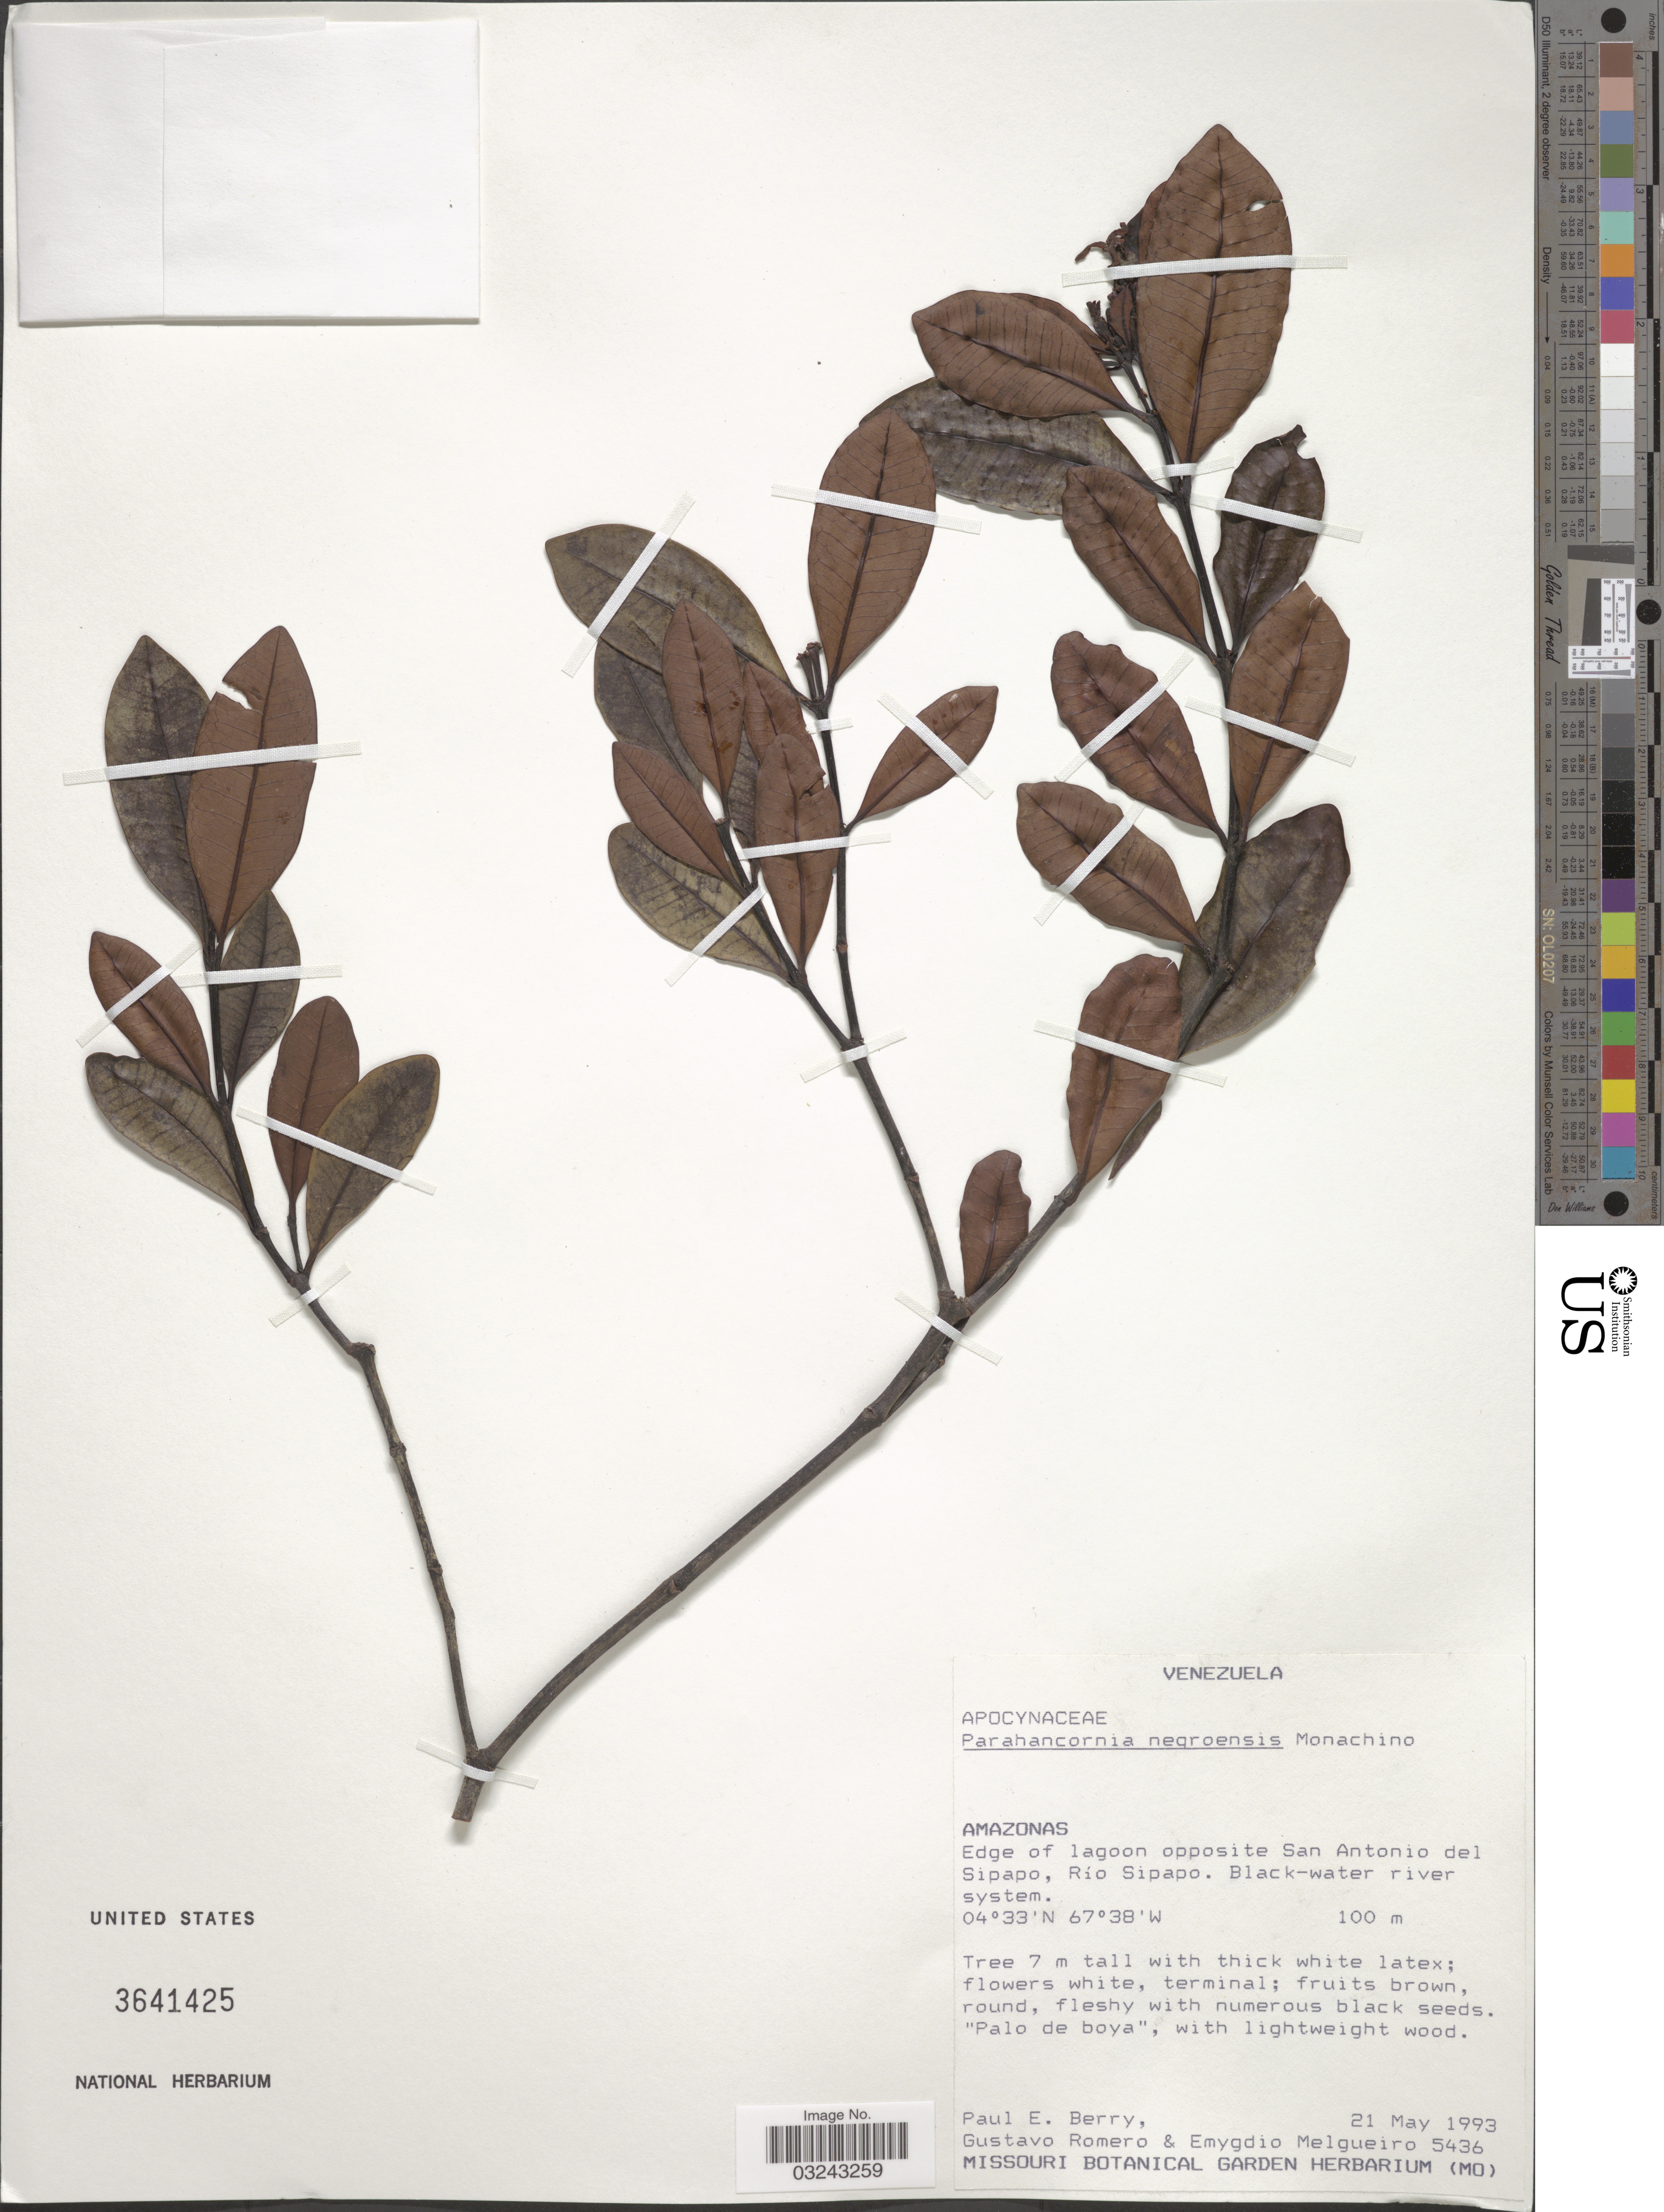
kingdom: Plantae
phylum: Tracheophyta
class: Magnoliopsida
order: Gentianales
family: Apocynaceae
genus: Parahancornia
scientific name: Parahancornia negroensis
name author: Monach.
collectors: P. E. Berry, G. Romero & E. Melgueiro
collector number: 5436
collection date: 1993-05-21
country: Venezuela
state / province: Amazonas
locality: Edge of lagoon opposite San Antonio del Sipapo, Río Sipapo. Black-water river system.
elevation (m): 100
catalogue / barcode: US 3641425